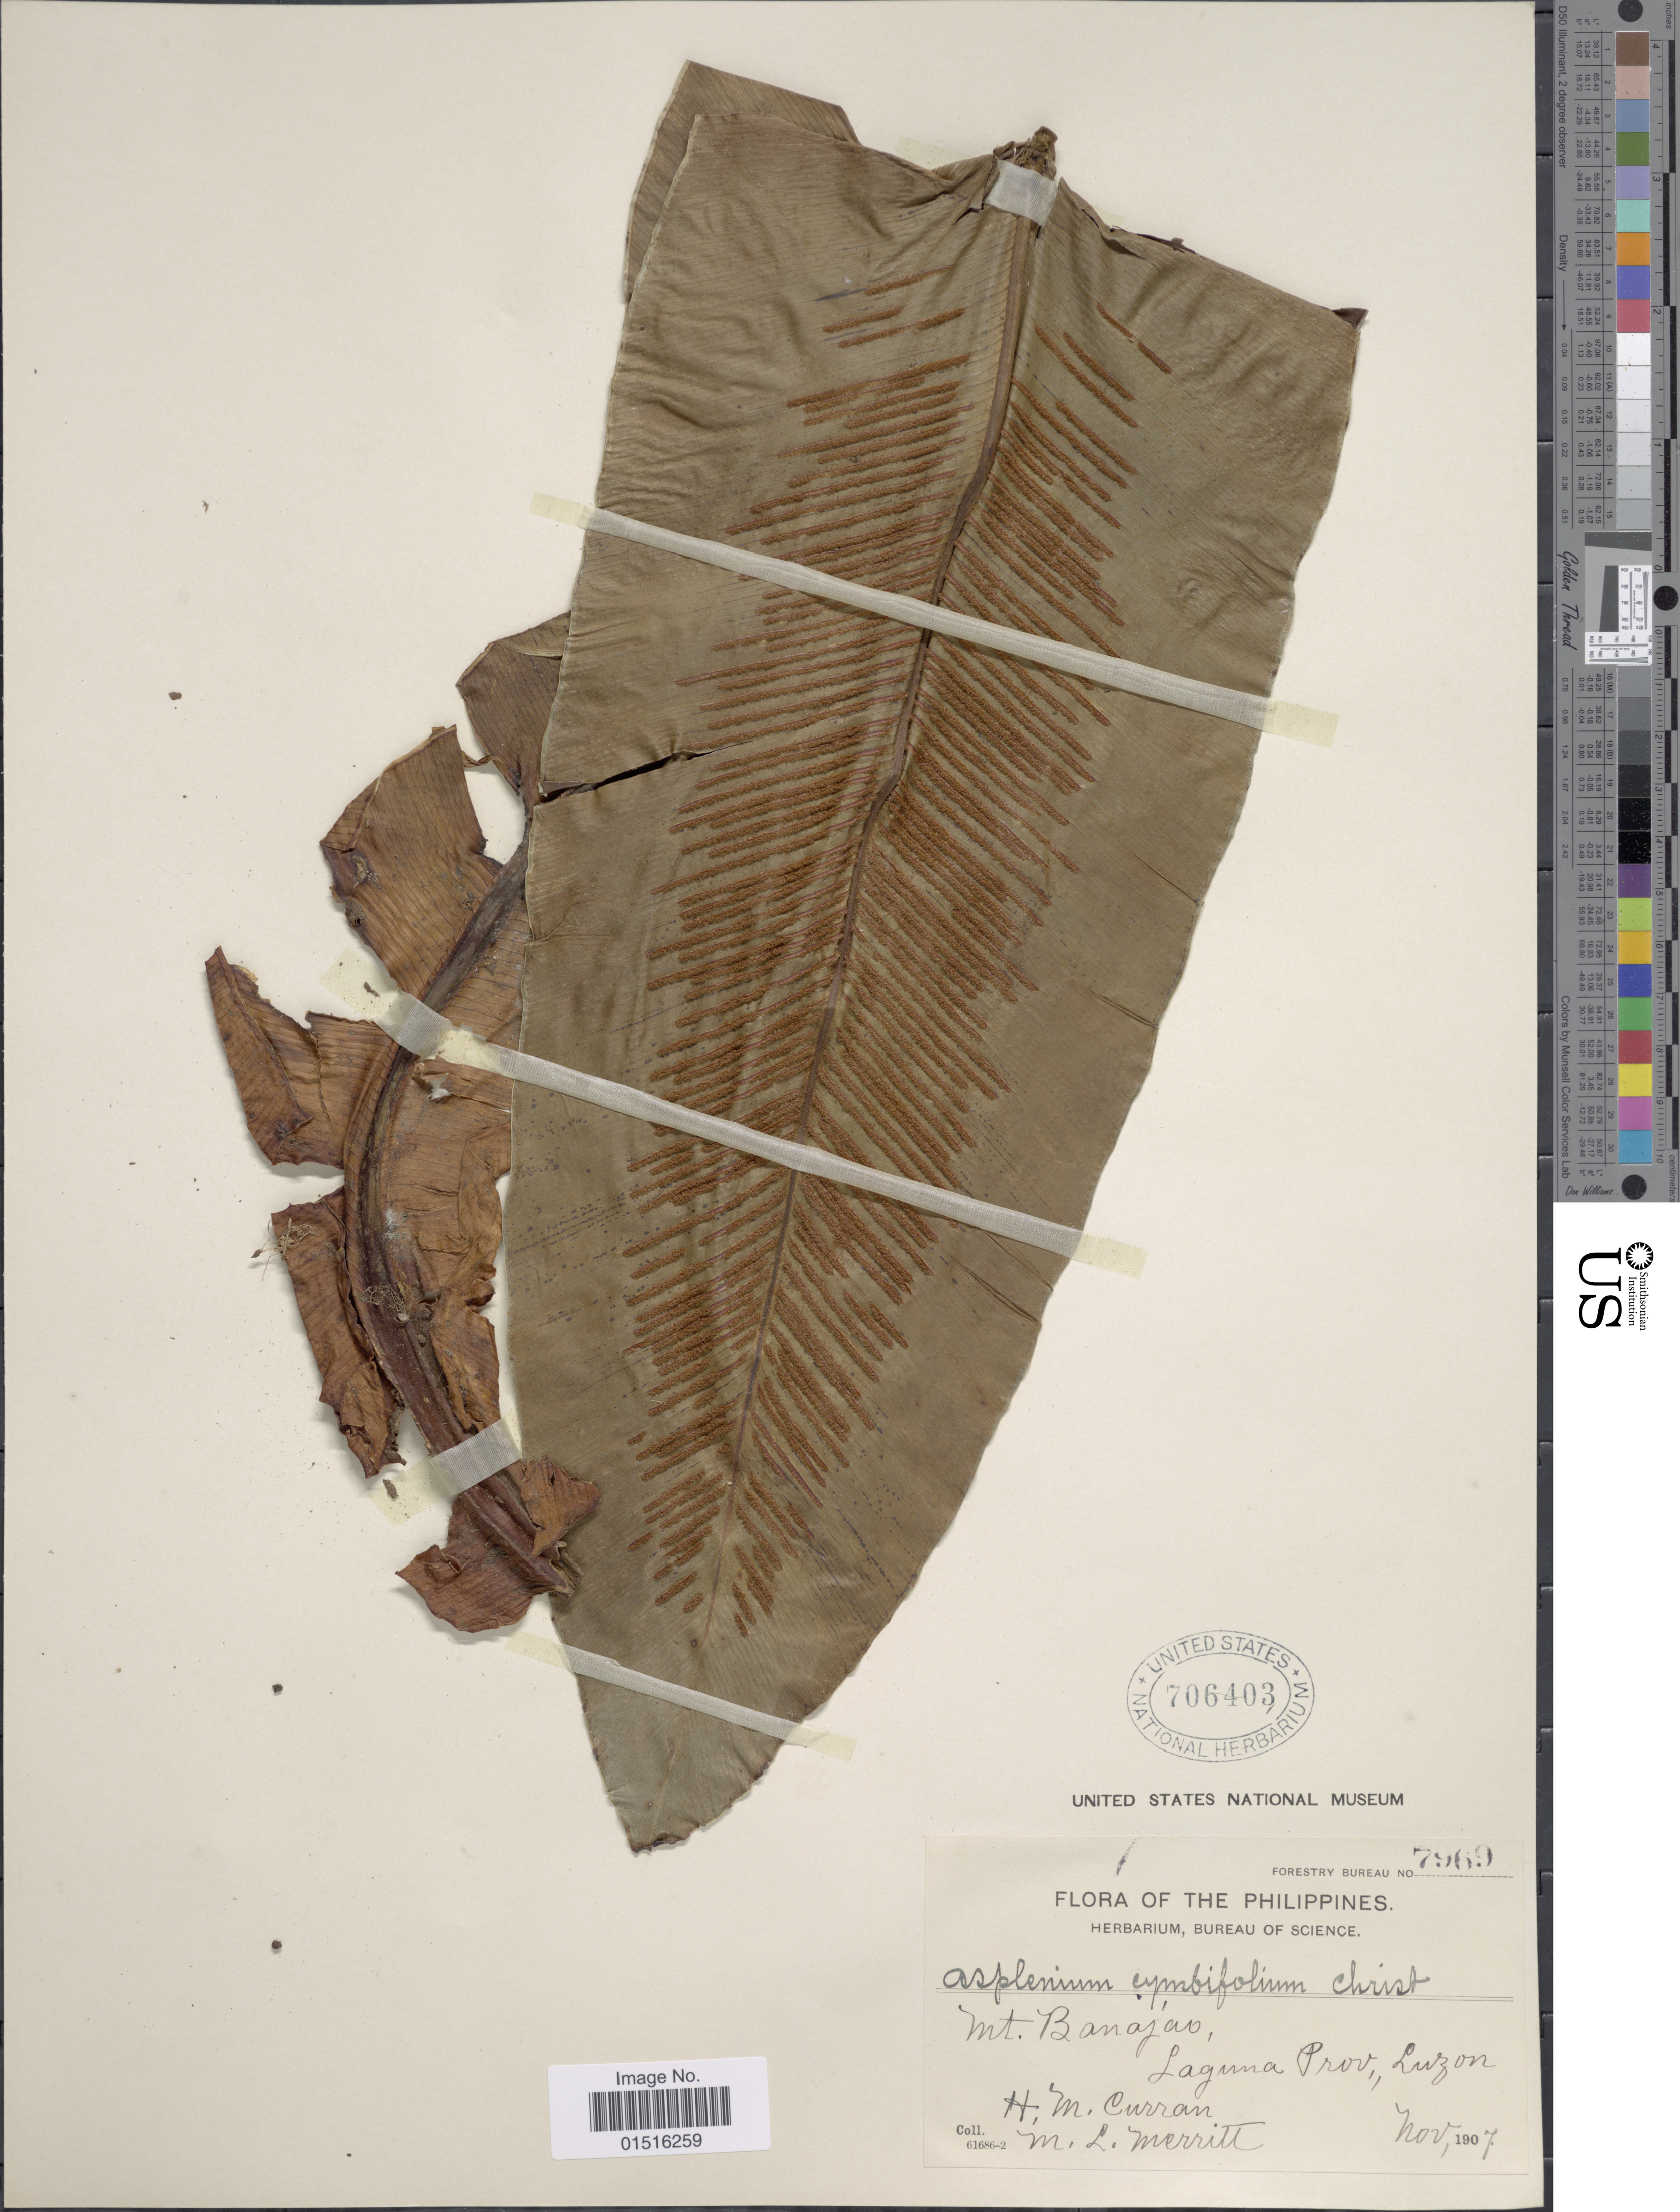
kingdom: Plantae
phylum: Tracheophyta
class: Polypodiopsida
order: Polypodiales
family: Aspleniaceae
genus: Asplenium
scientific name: Asplenium cymbifolium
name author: Christ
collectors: H. M. Curran & M. L. Merritt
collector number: Forestry Bureau 7969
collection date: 1907-11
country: Philippines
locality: Mt. Banajao, Laguna Prov., Luzon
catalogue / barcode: US 706403